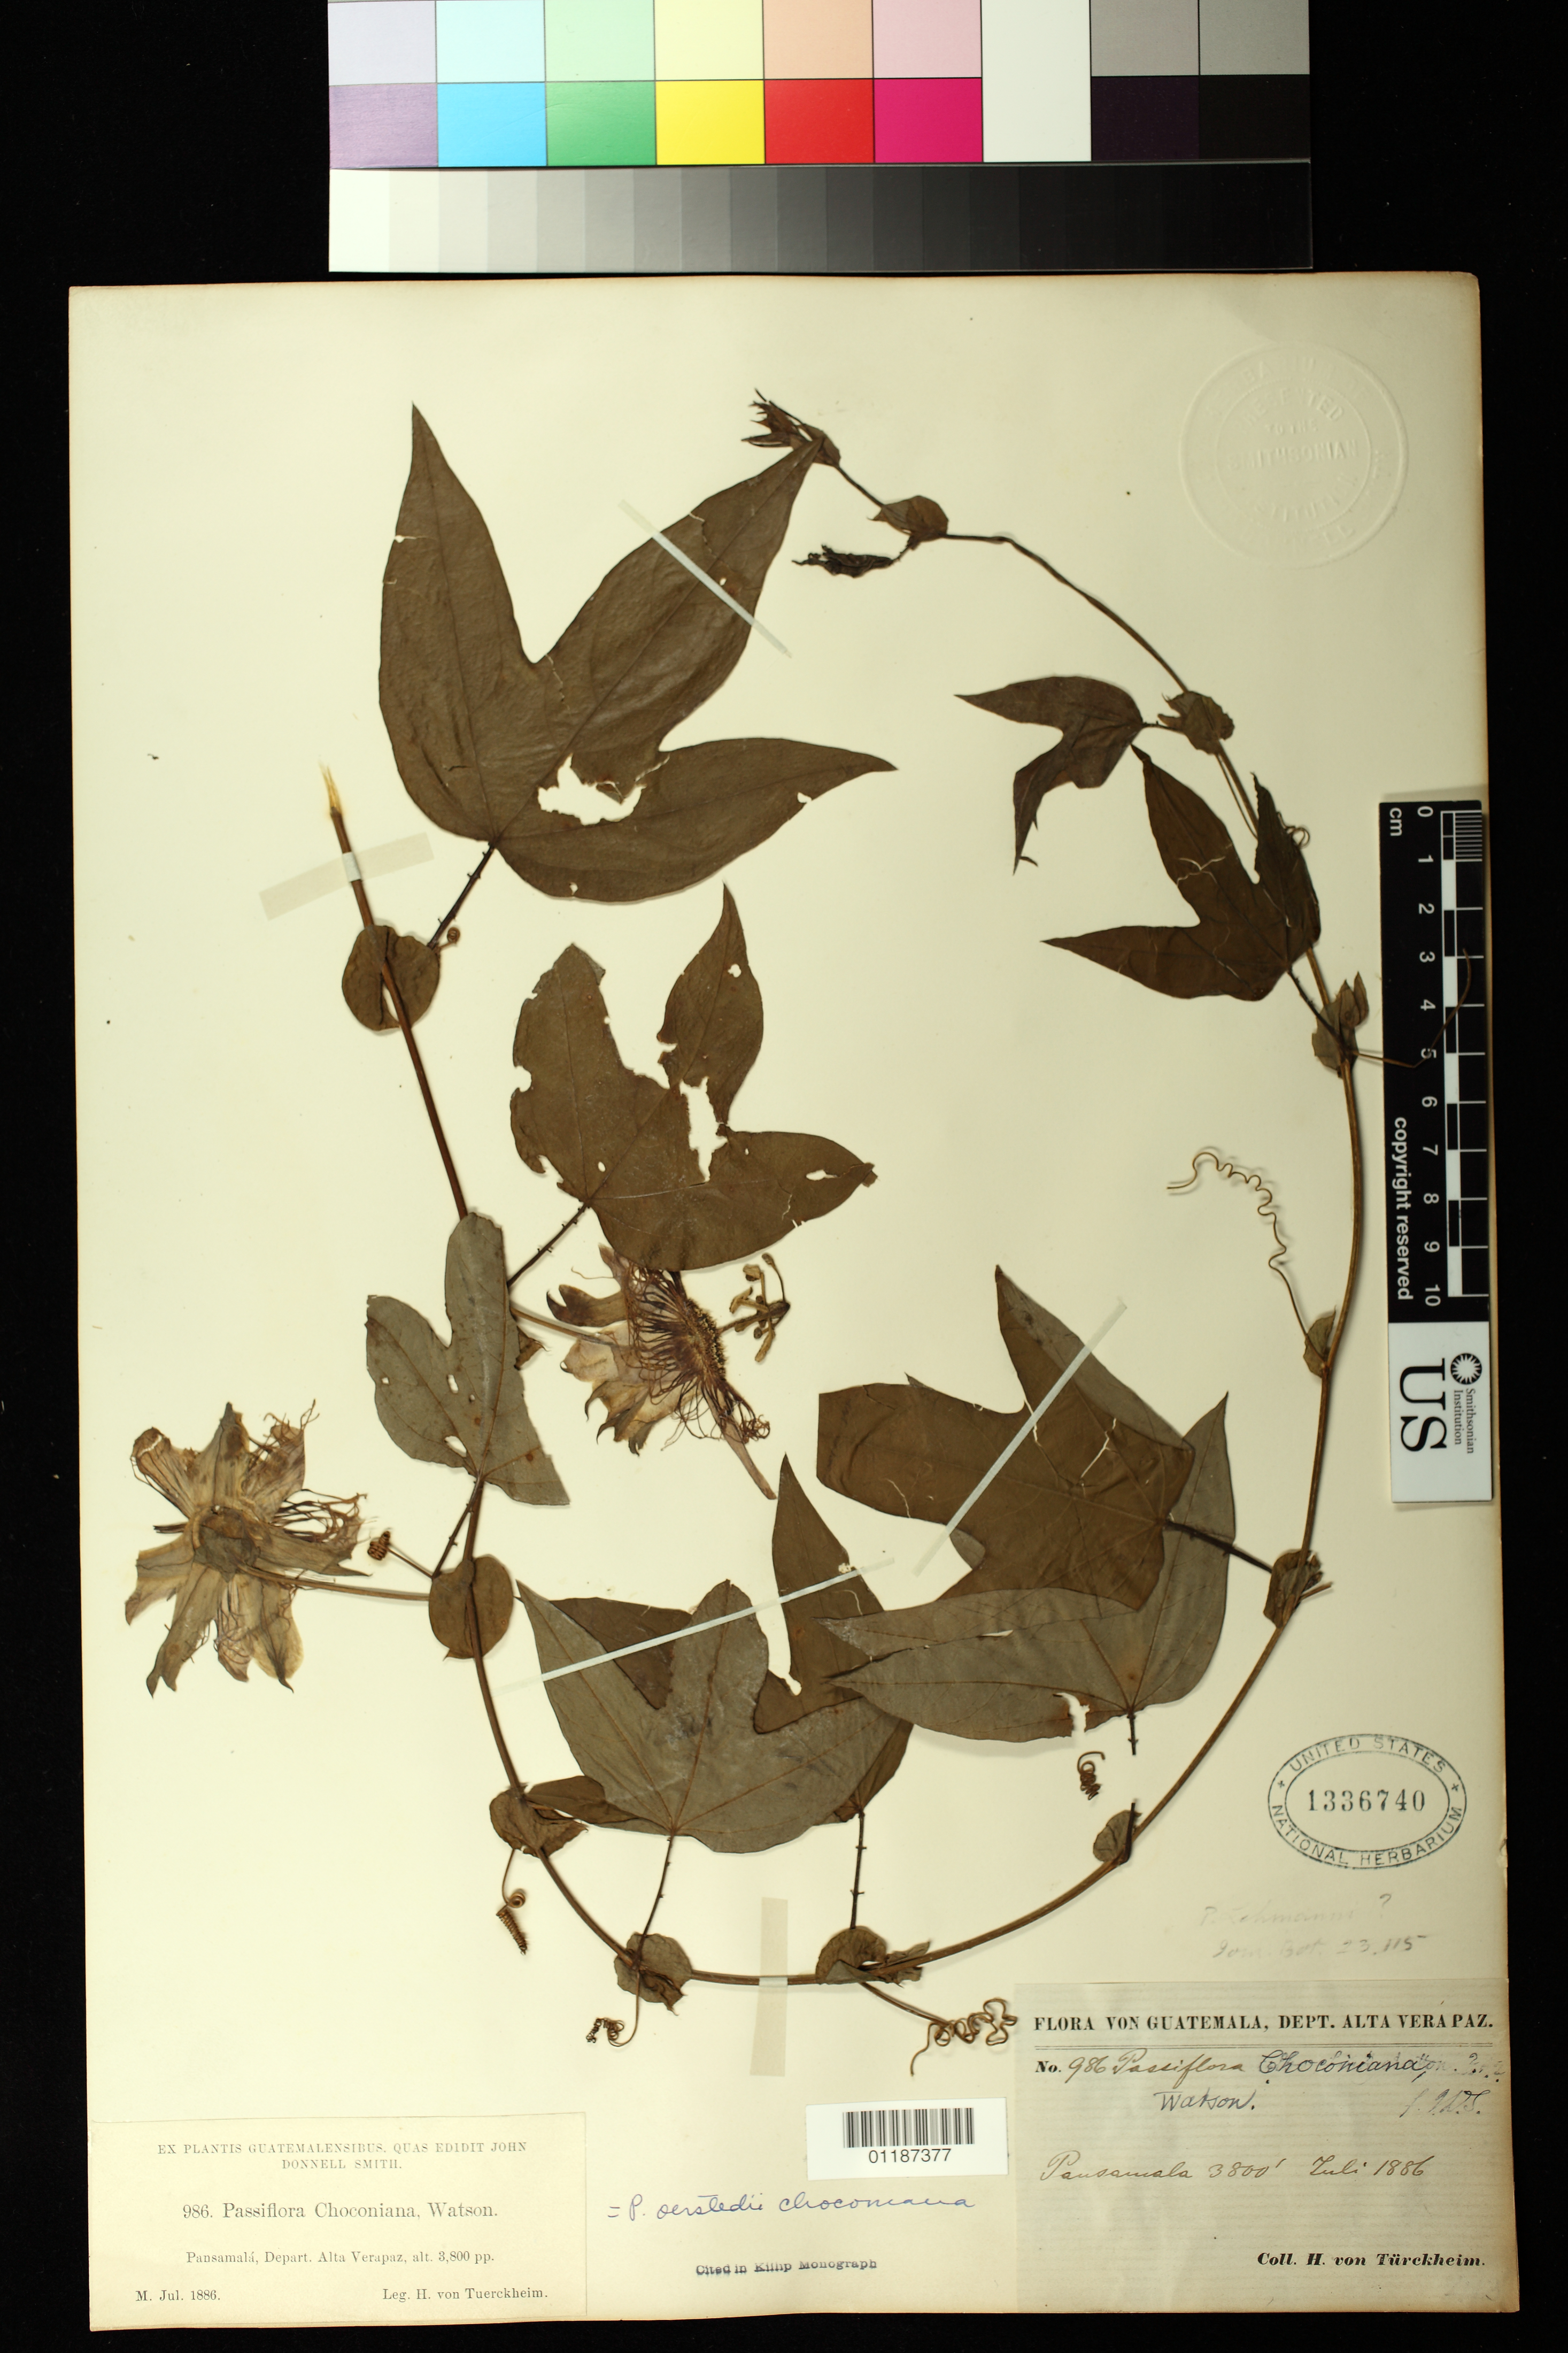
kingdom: Plantae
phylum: Tracheophyta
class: Magnoliopsida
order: Malpighiales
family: Passifloraceae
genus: Passiflora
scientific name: Passiflora oerstedii var. choconiana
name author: (S. Watson) Killip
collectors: H. von Türckheim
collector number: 986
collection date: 1886-07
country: Guatemala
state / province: Alta Verapaz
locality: Pansamala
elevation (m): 1158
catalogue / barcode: US 1336740